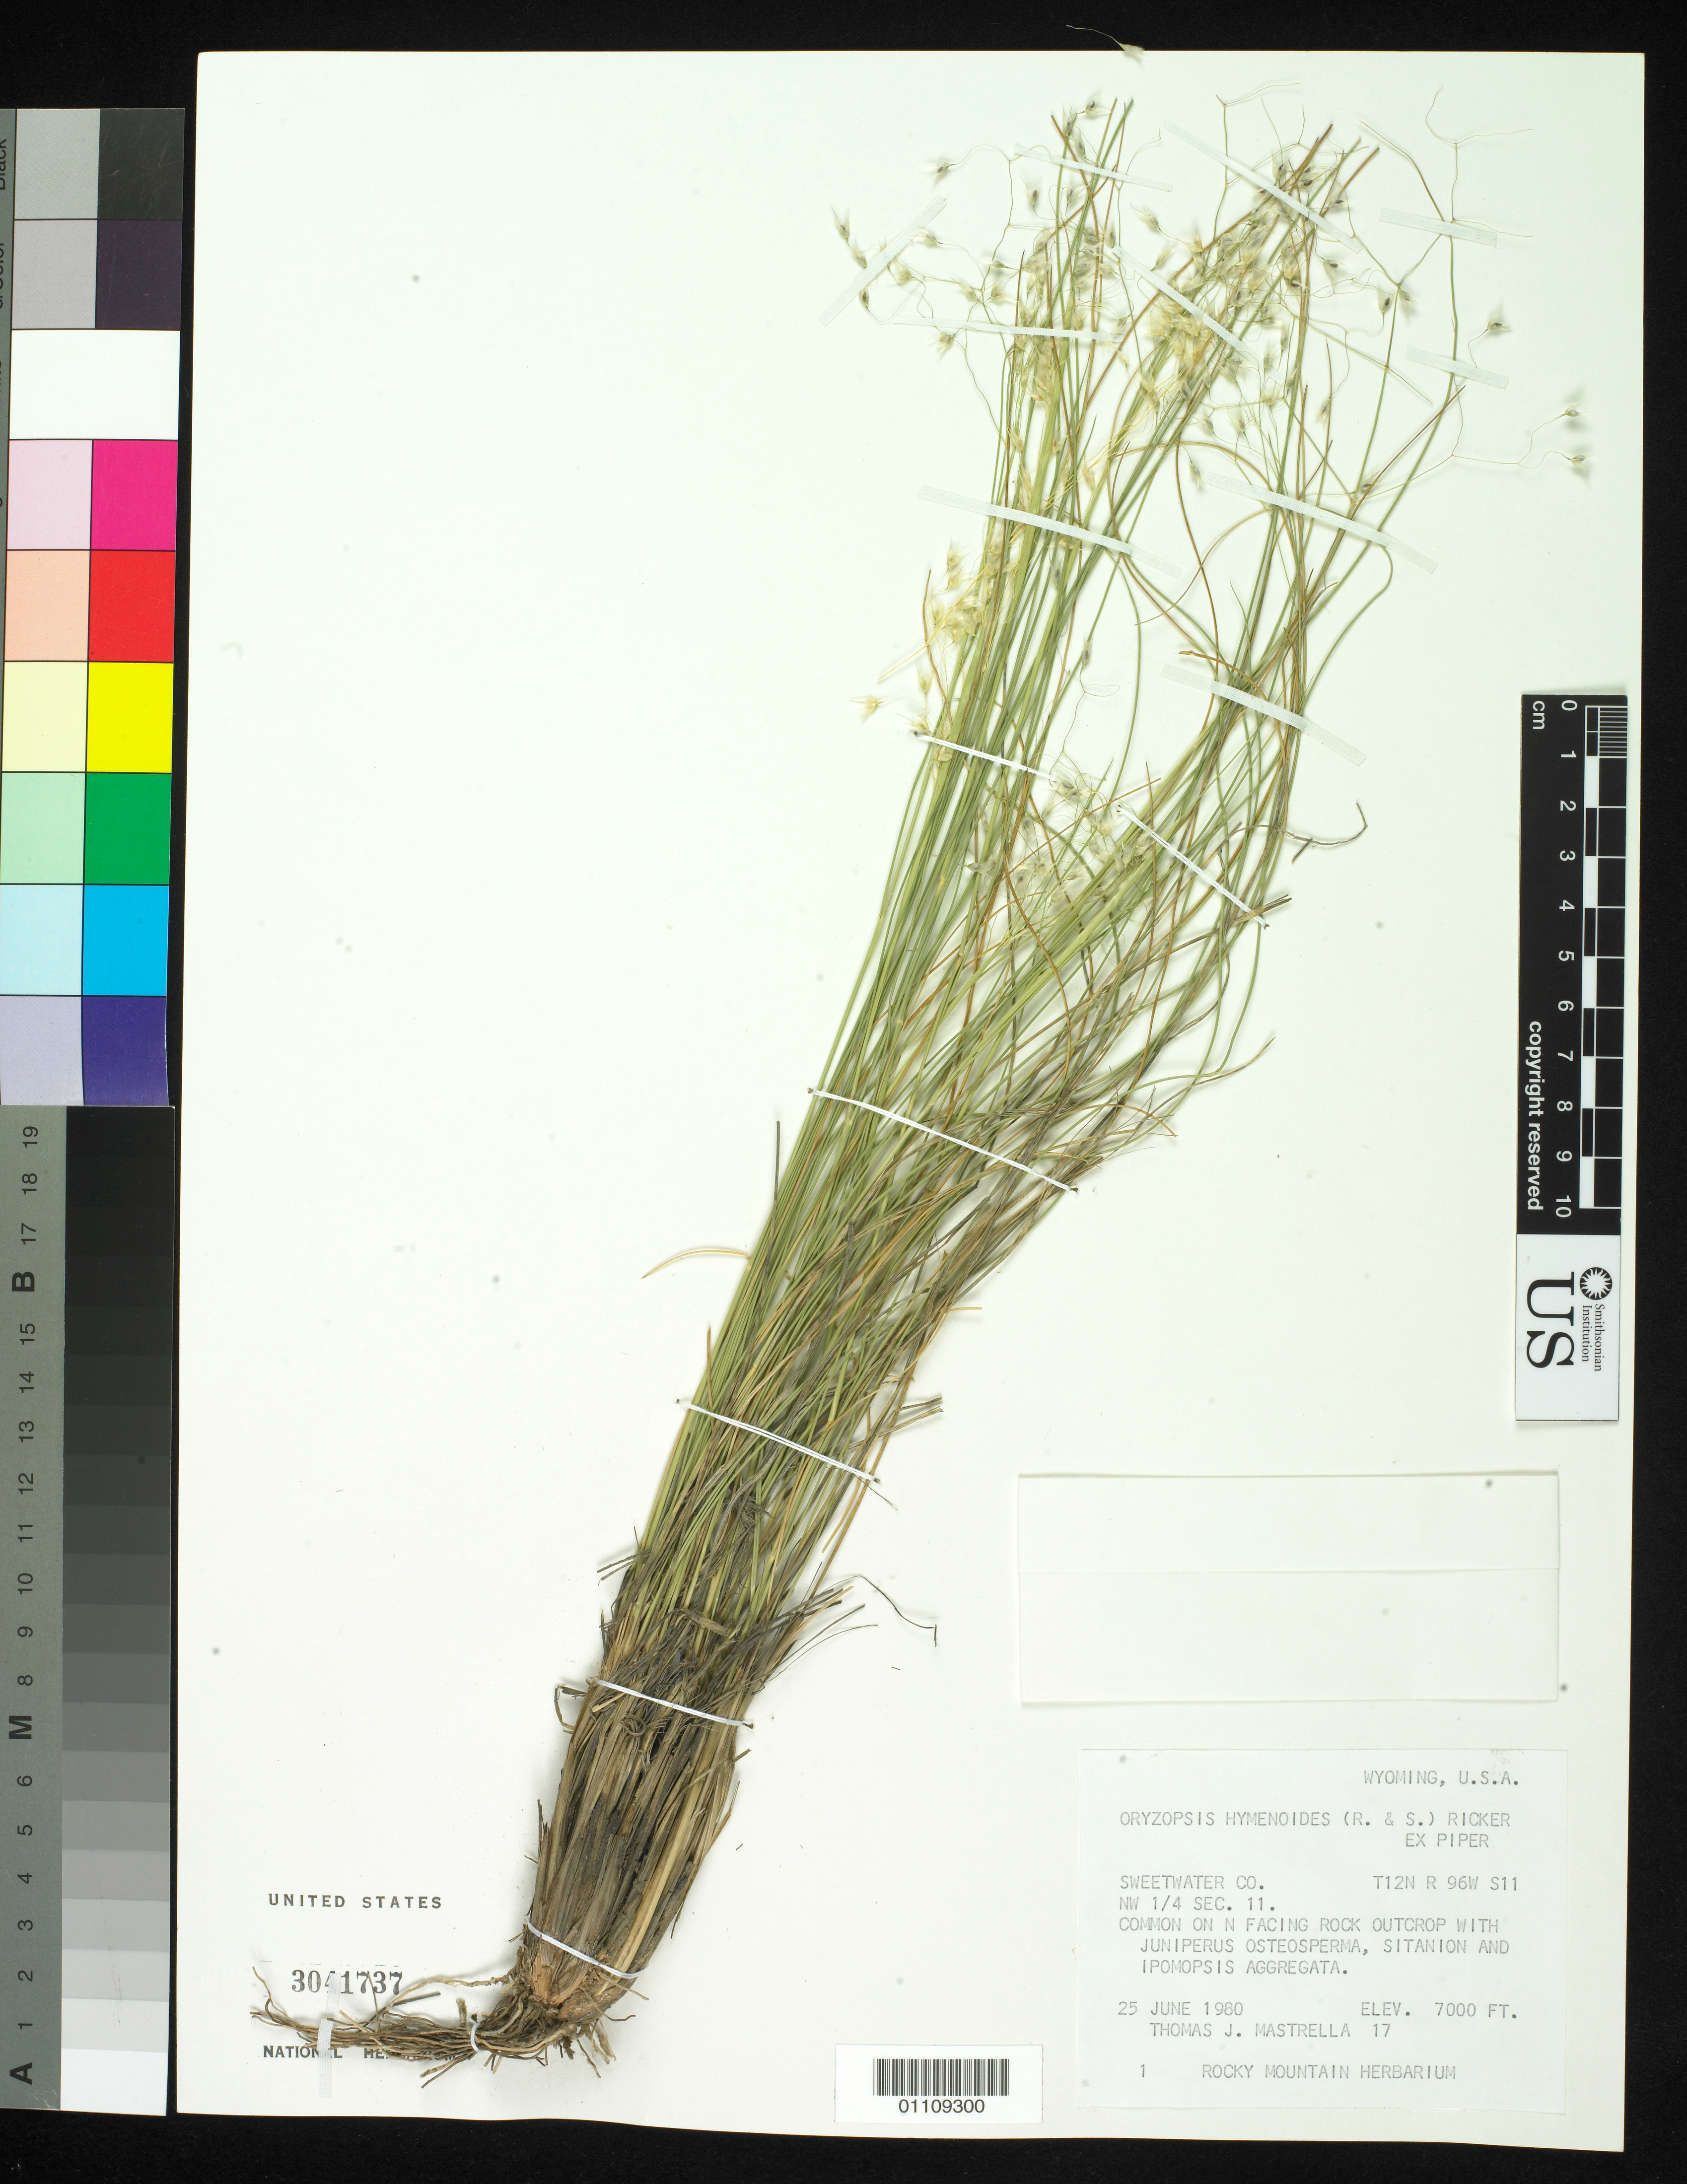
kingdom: Plantae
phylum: Tracheophyta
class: Liliopsida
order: Poales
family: Poaceae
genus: Oryzopsis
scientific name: Oryzopsis hymenoides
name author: (Roem. & Schult.) Ricker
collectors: T. Mastrella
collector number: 17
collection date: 1980-06-25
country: United States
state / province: Wyoming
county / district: Sweetwater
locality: NW 1/4 Sec. 11.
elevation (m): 2134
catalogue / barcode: US 3041737